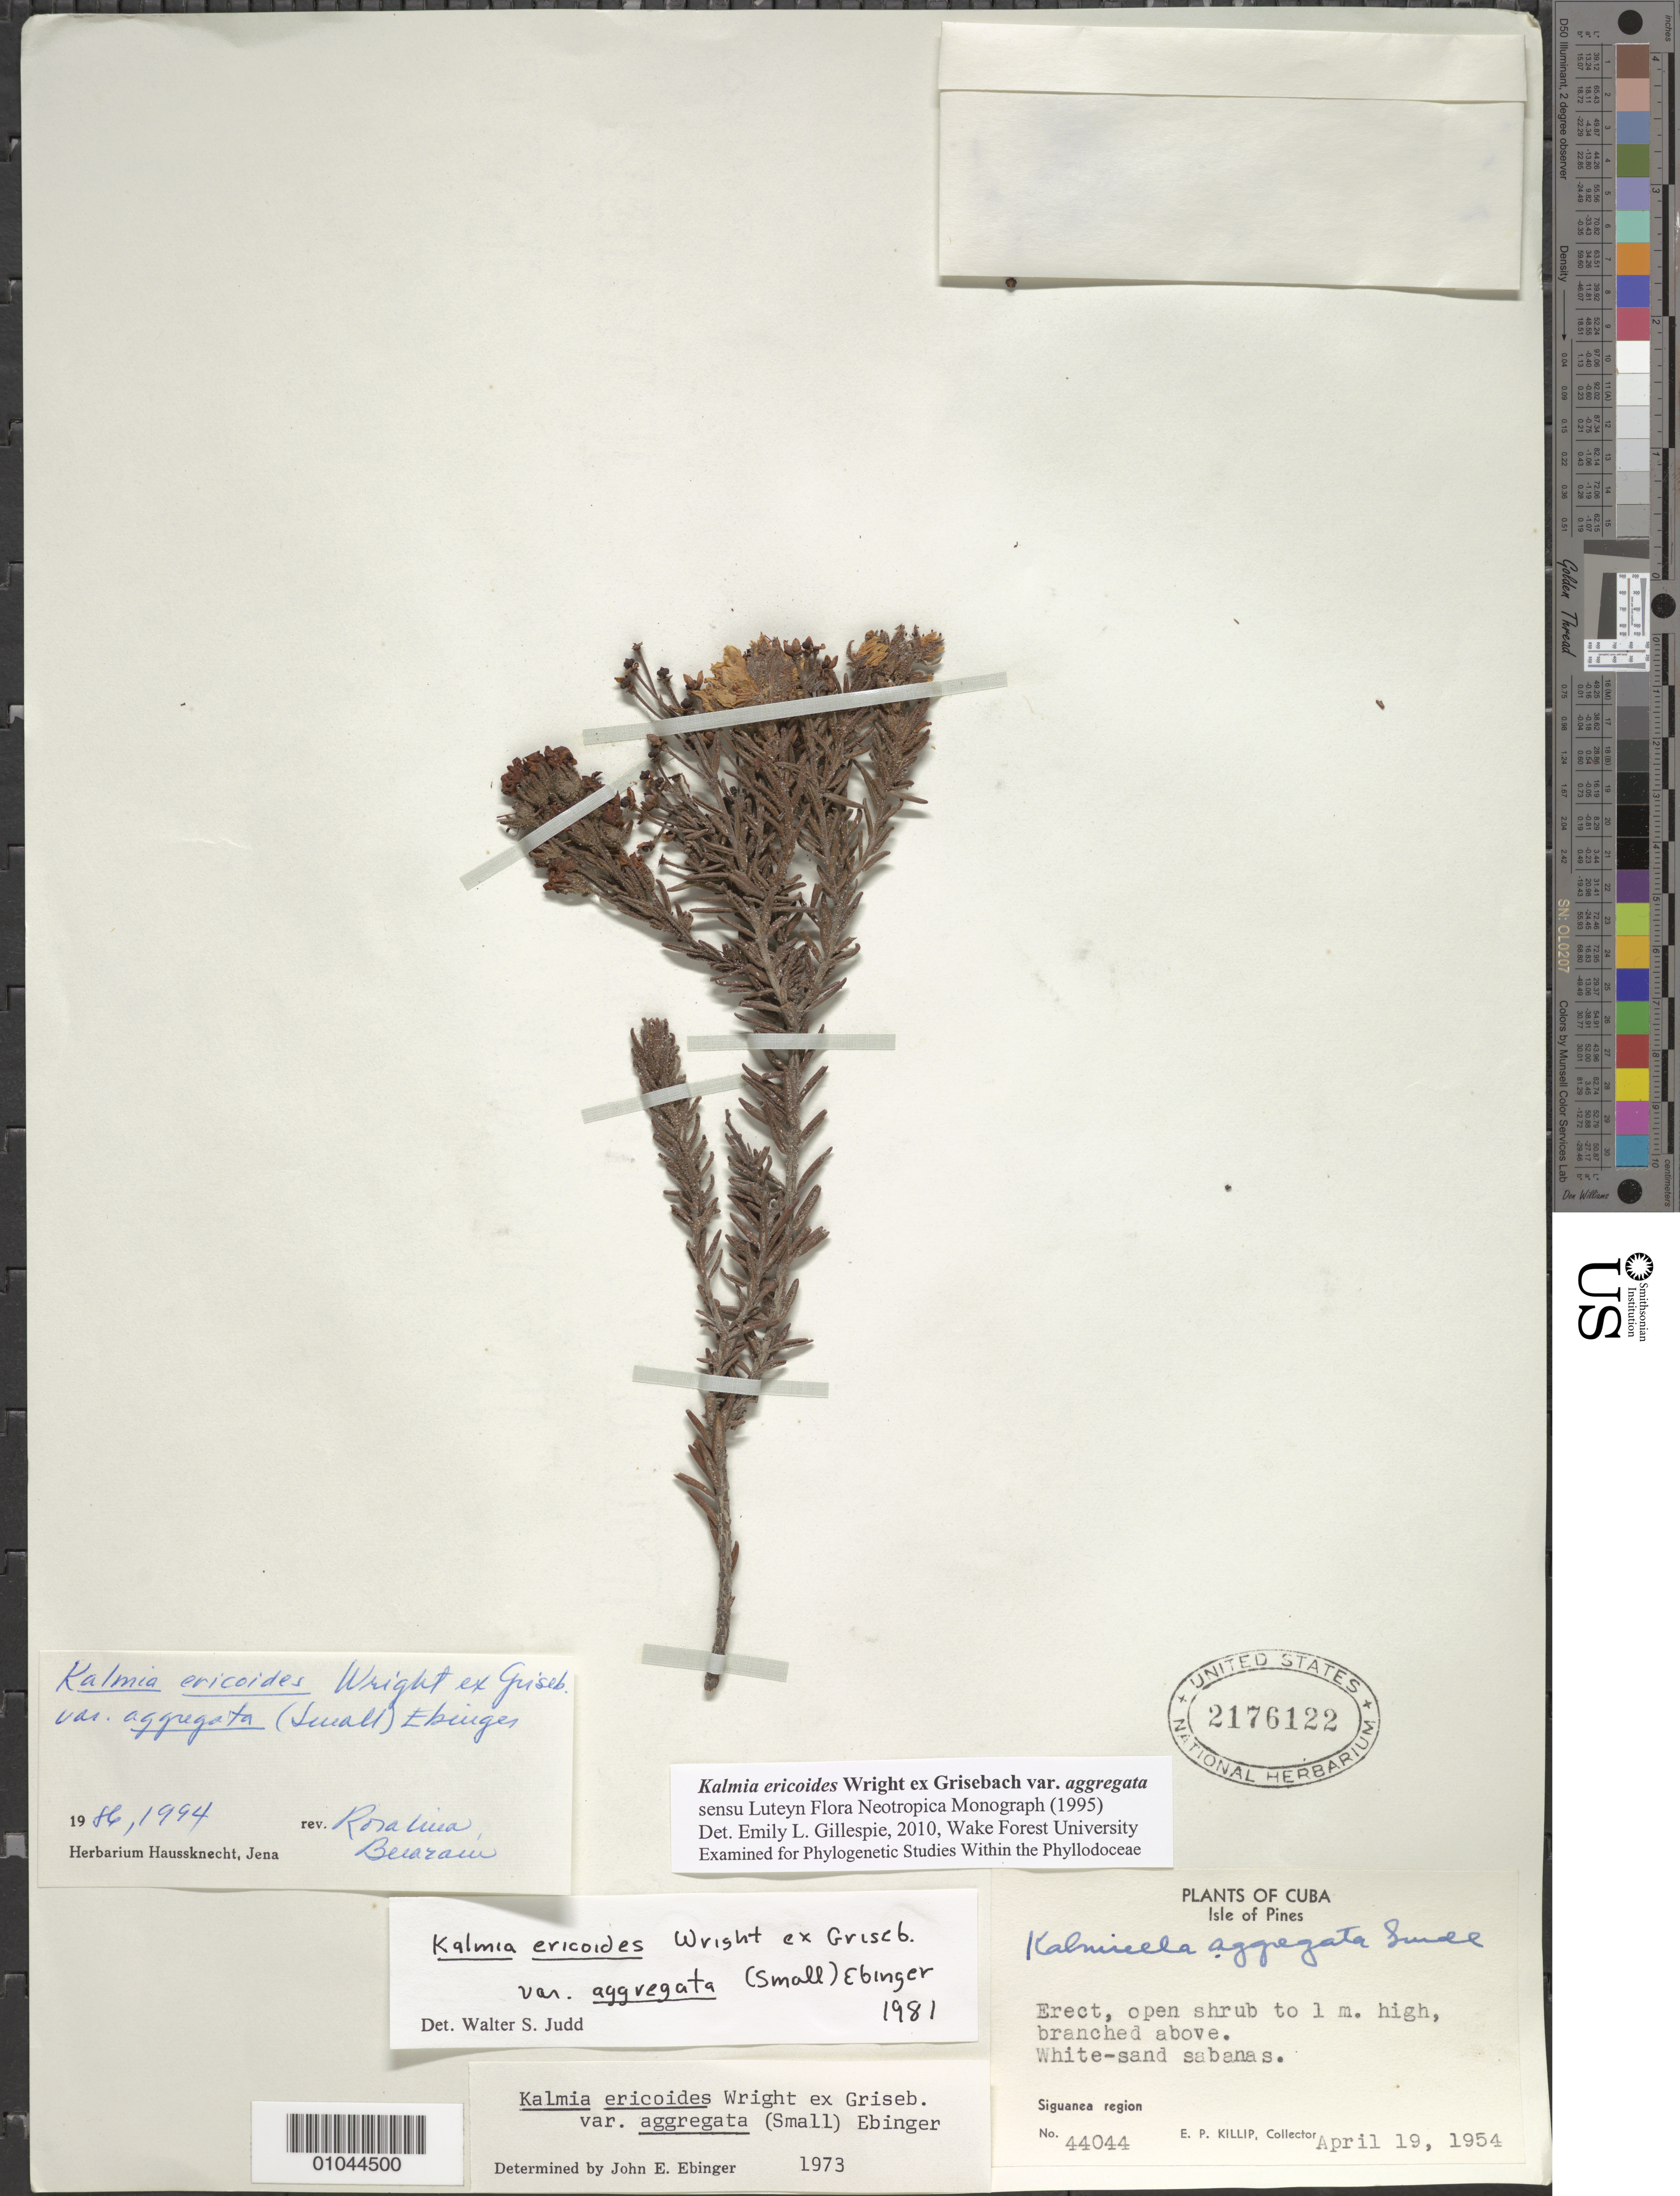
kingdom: Plantae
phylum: Tracheophyta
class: Magnoliopsida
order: Ericales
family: Ericaceae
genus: Kalmia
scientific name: Kalmia ericoides var. aggregata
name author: (Small) Ebinger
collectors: E. P. Killip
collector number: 44044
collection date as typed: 19 Apr 1954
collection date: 1954-04-19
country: Cuba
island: Isla de la Juventud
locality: White-sand sabanas Siguanea region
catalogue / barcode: US 2176122